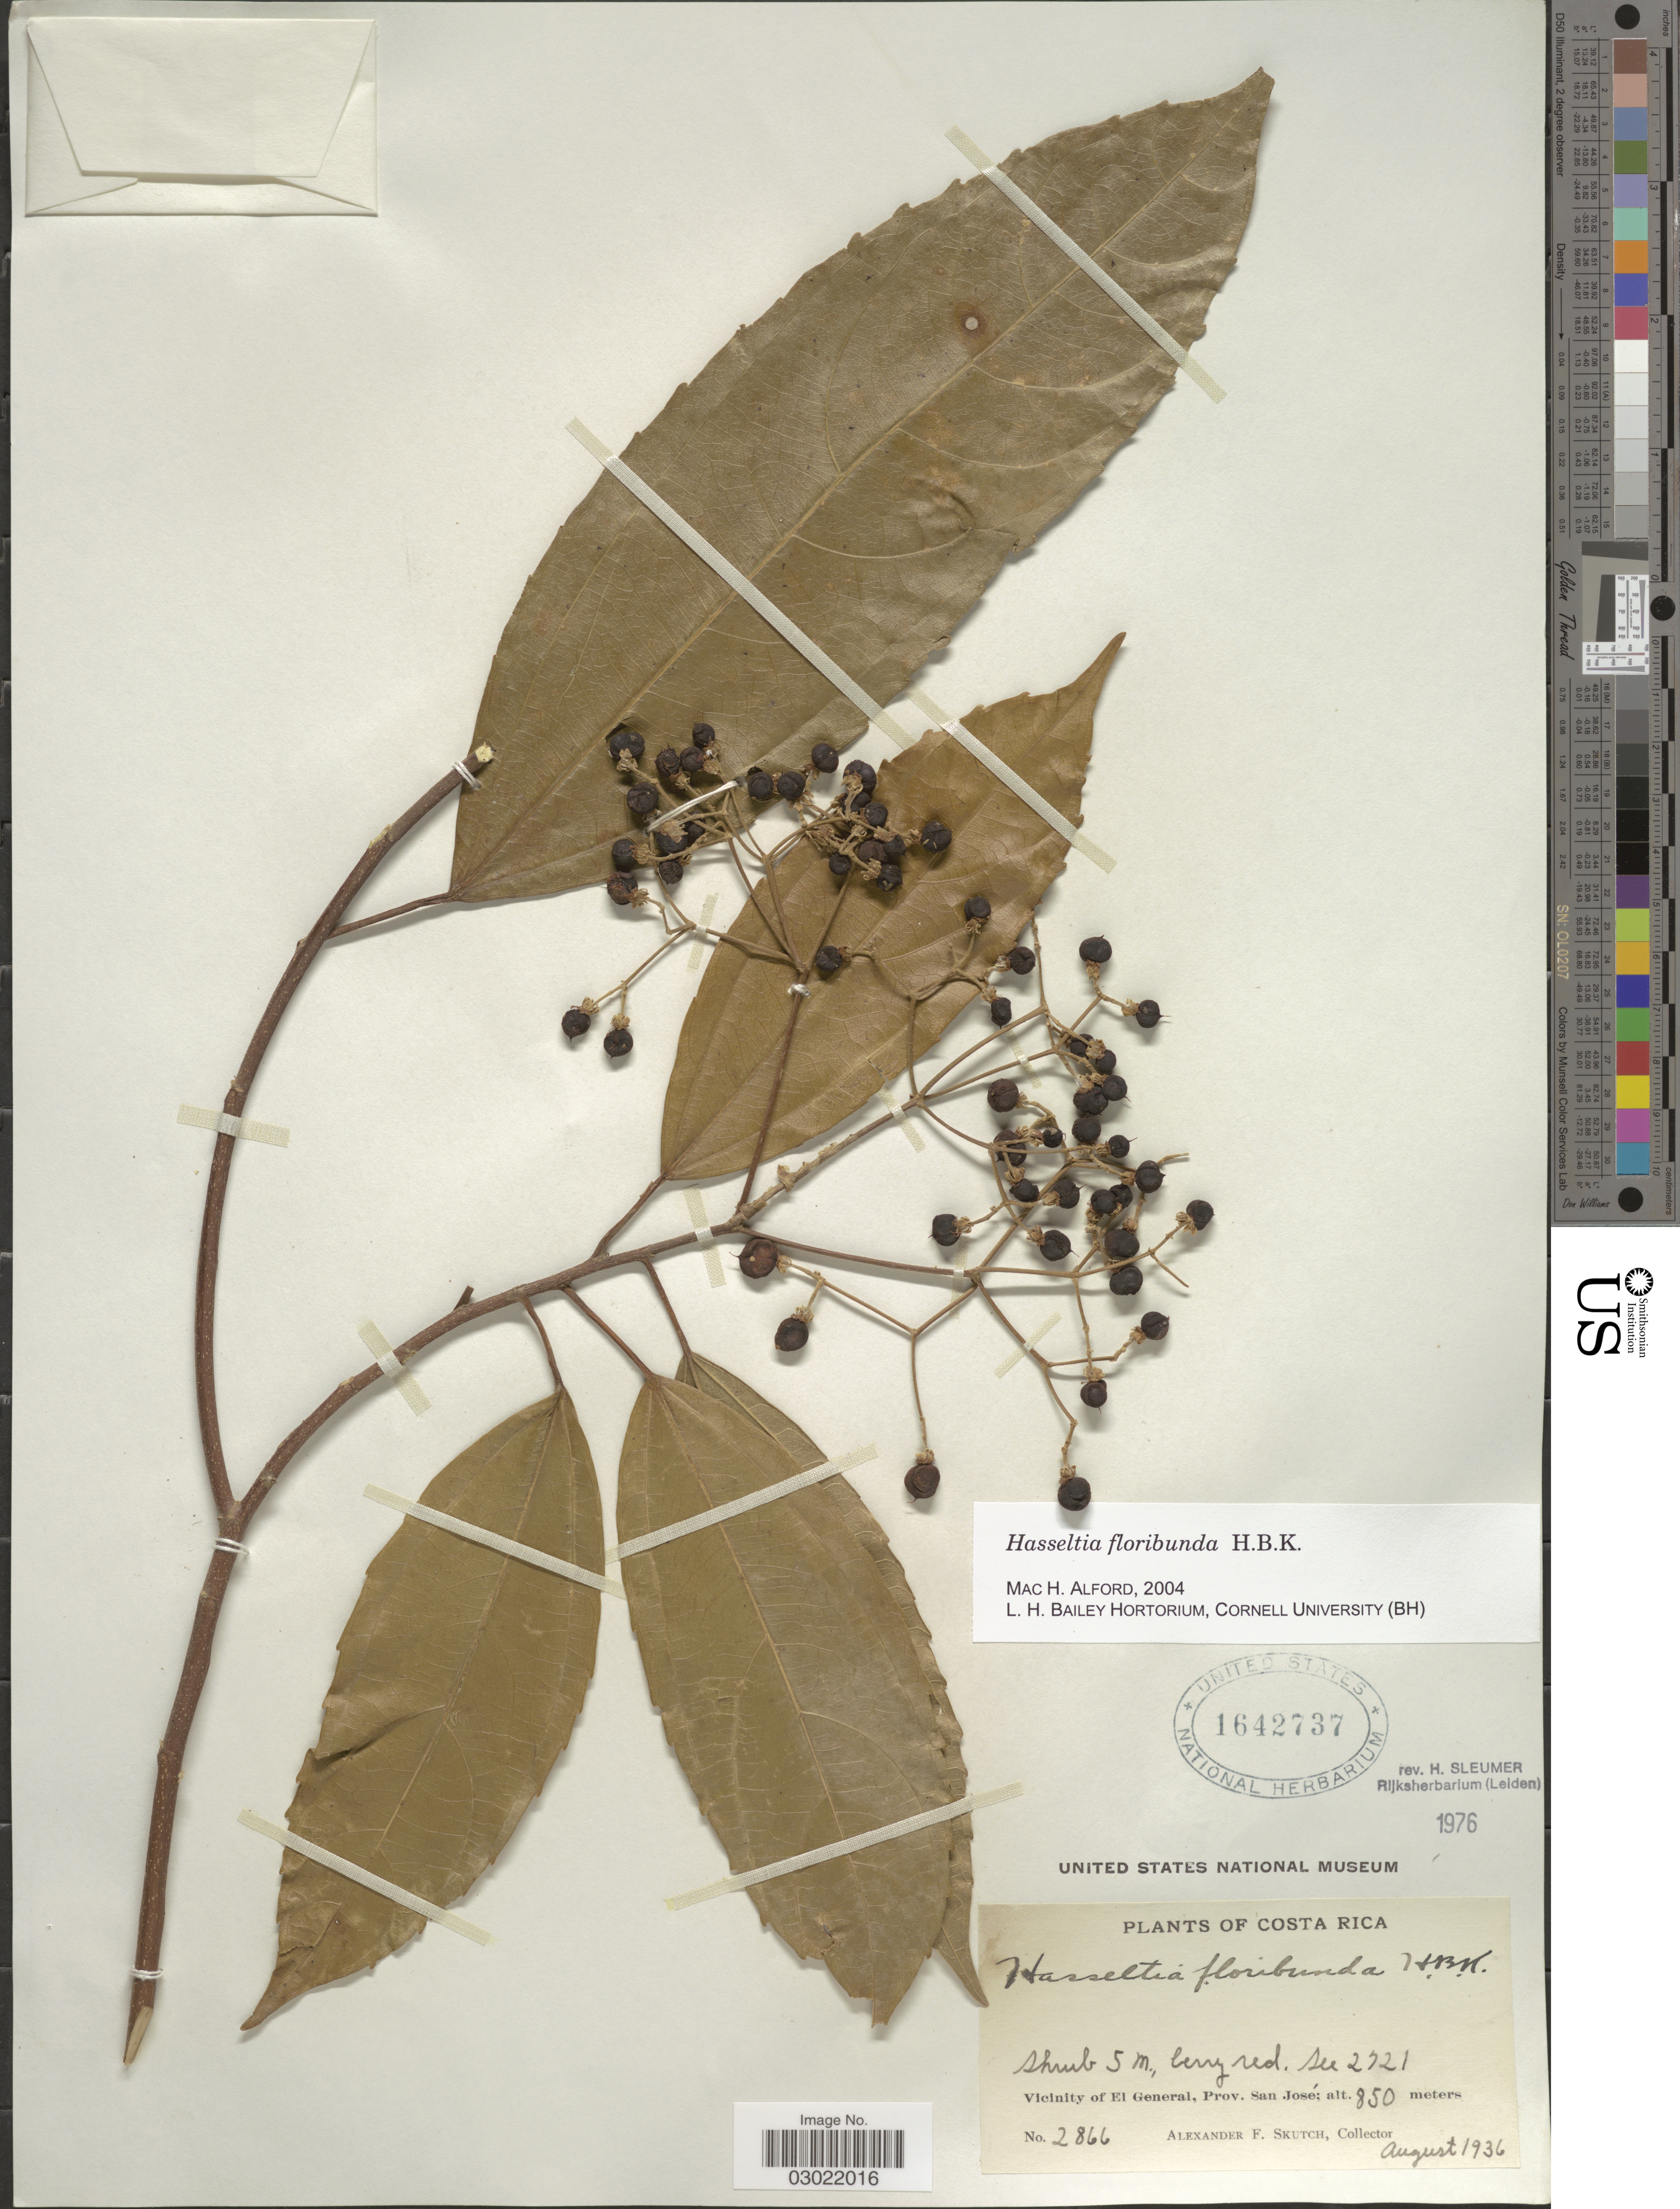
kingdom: Plantae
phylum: Tracheophyta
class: Magnoliopsida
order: Malpighiales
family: Salicaceae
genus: Hasseltia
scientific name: Hasseltia floribunda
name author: Kunth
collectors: A. F. Skutch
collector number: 2866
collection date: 1936-08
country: Costa Rica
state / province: San José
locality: Vicinity of El General.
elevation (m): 850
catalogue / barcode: US 1642737